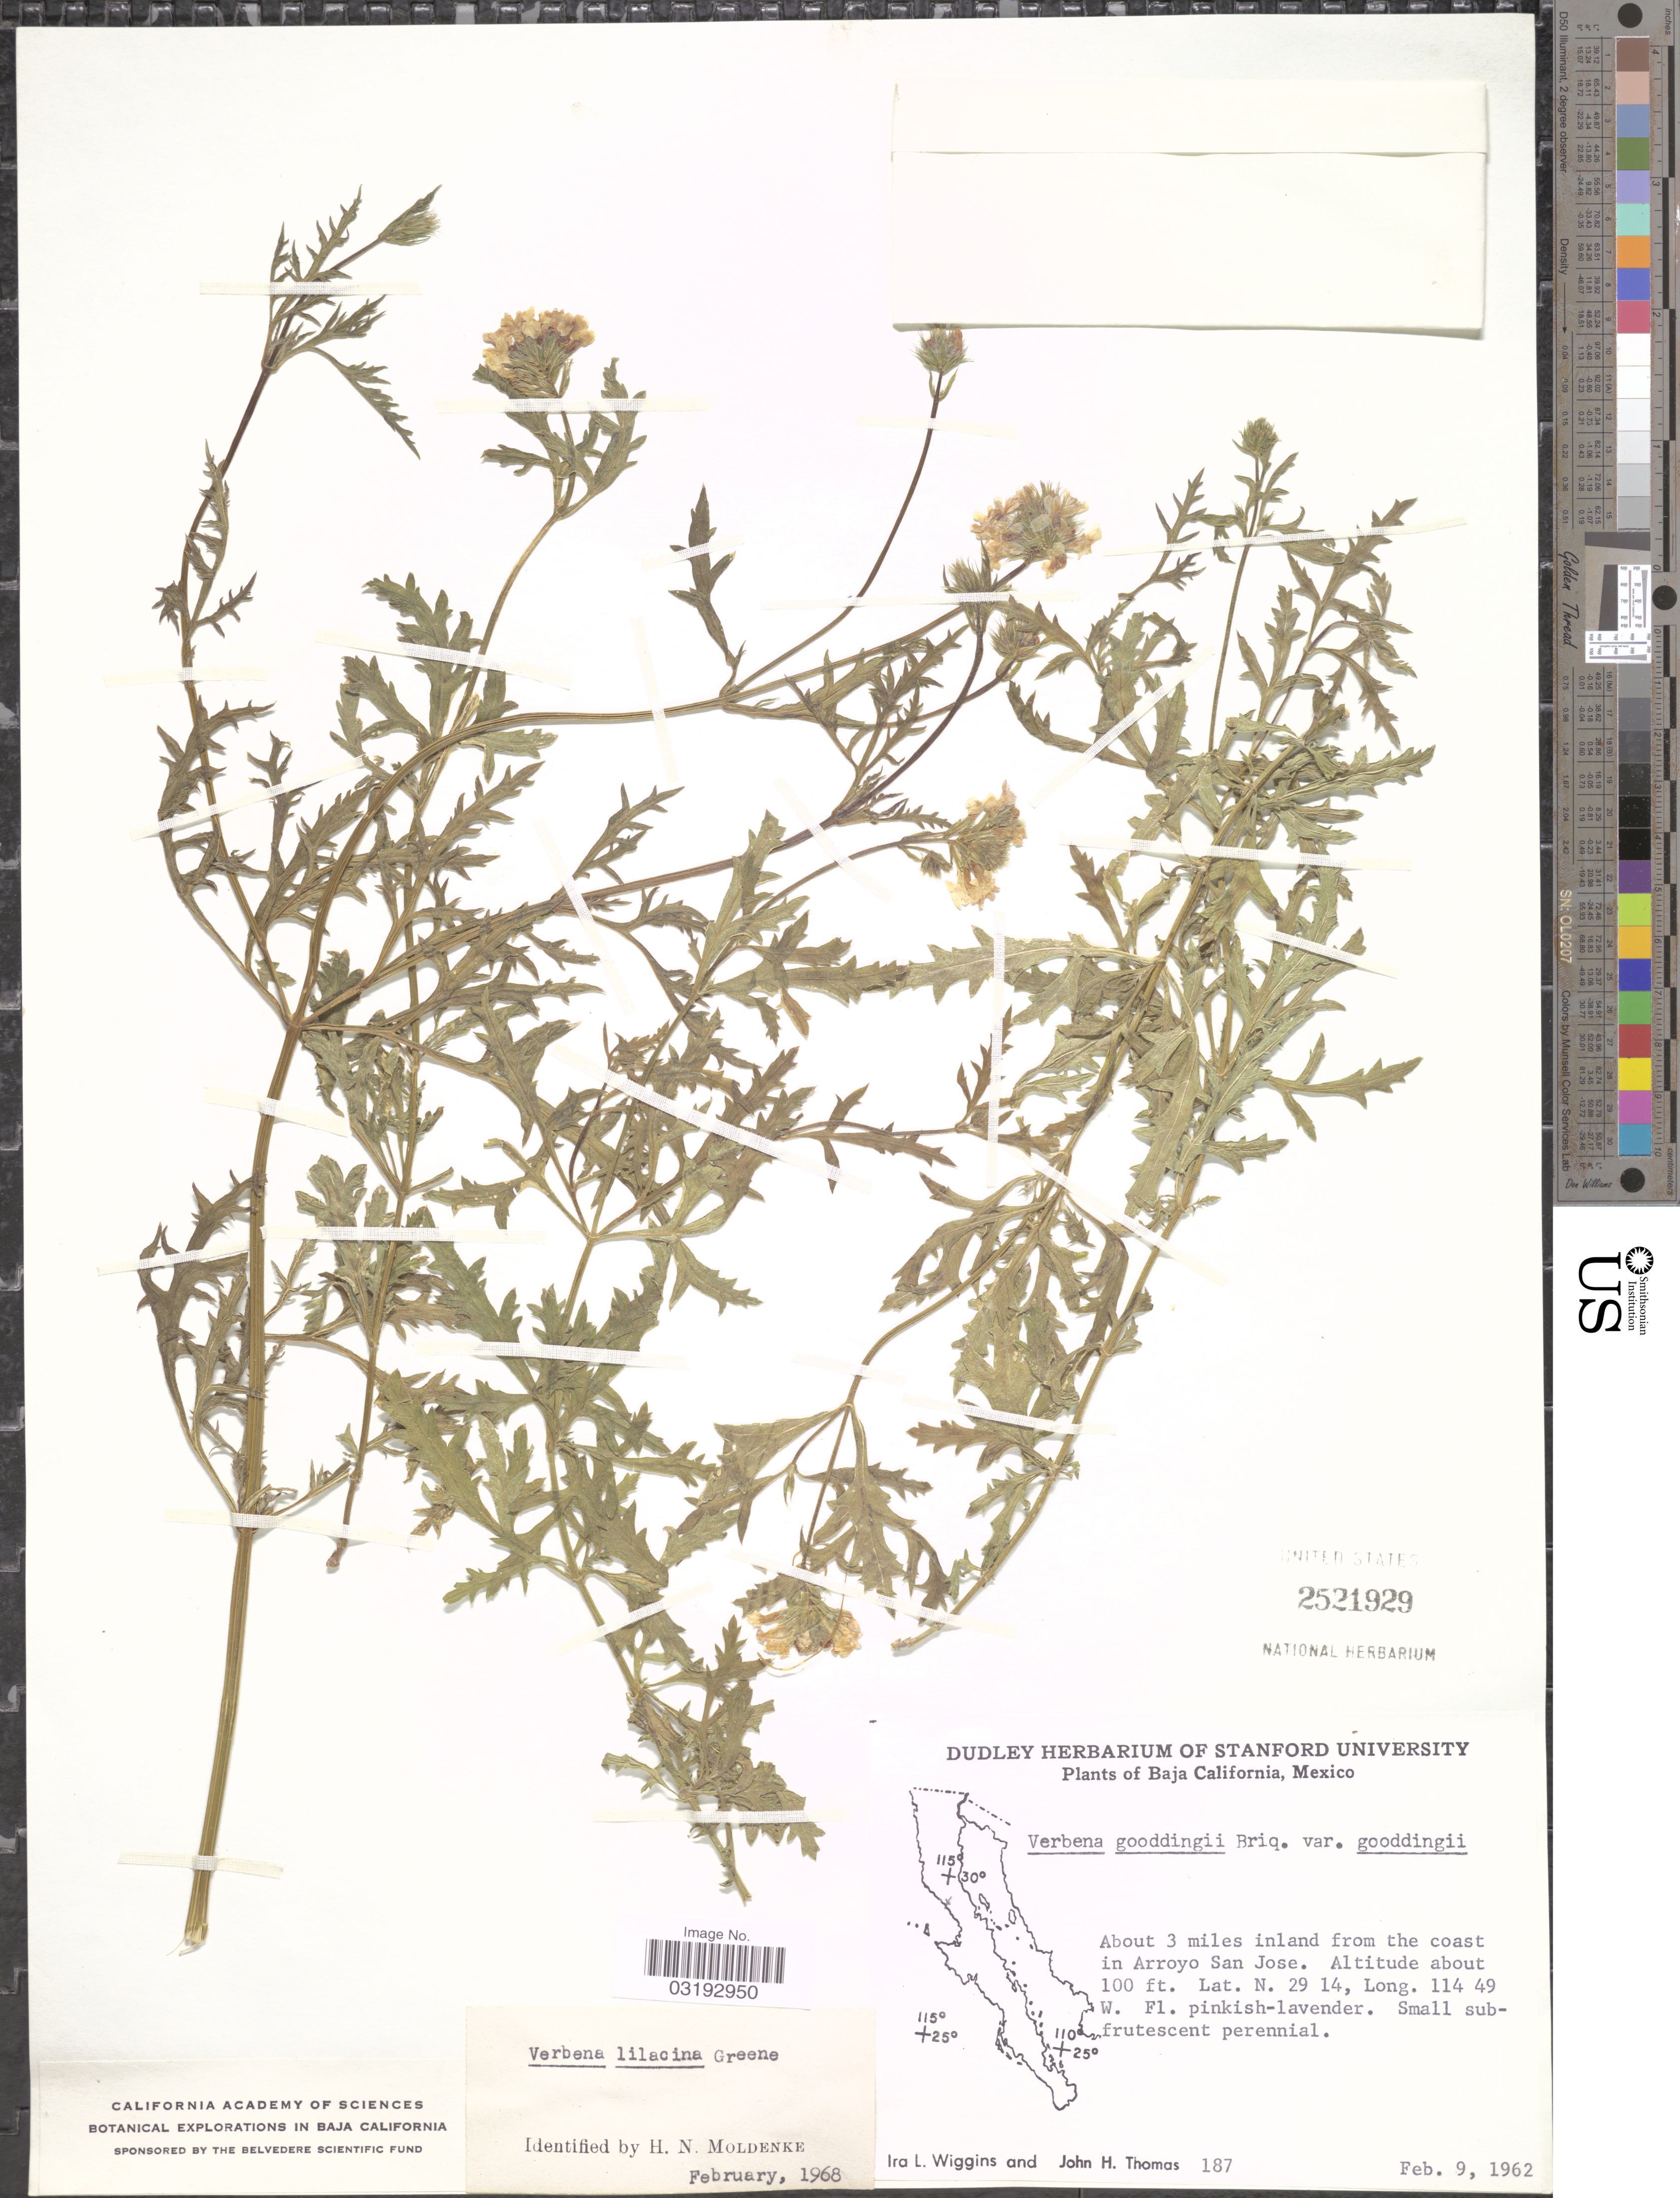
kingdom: Plantae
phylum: Tracheophyta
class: Magnoliopsida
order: Lamiales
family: Verbenaceae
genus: Verbena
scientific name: Verbena lilacina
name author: Greene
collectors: I. L. Wiggins & J. H. Thomas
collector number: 187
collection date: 1962-02-09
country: Mexico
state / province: Baja California Sur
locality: About 3 miles inland from the coast in Arroyo San Jose.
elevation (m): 30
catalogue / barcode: US 2521929